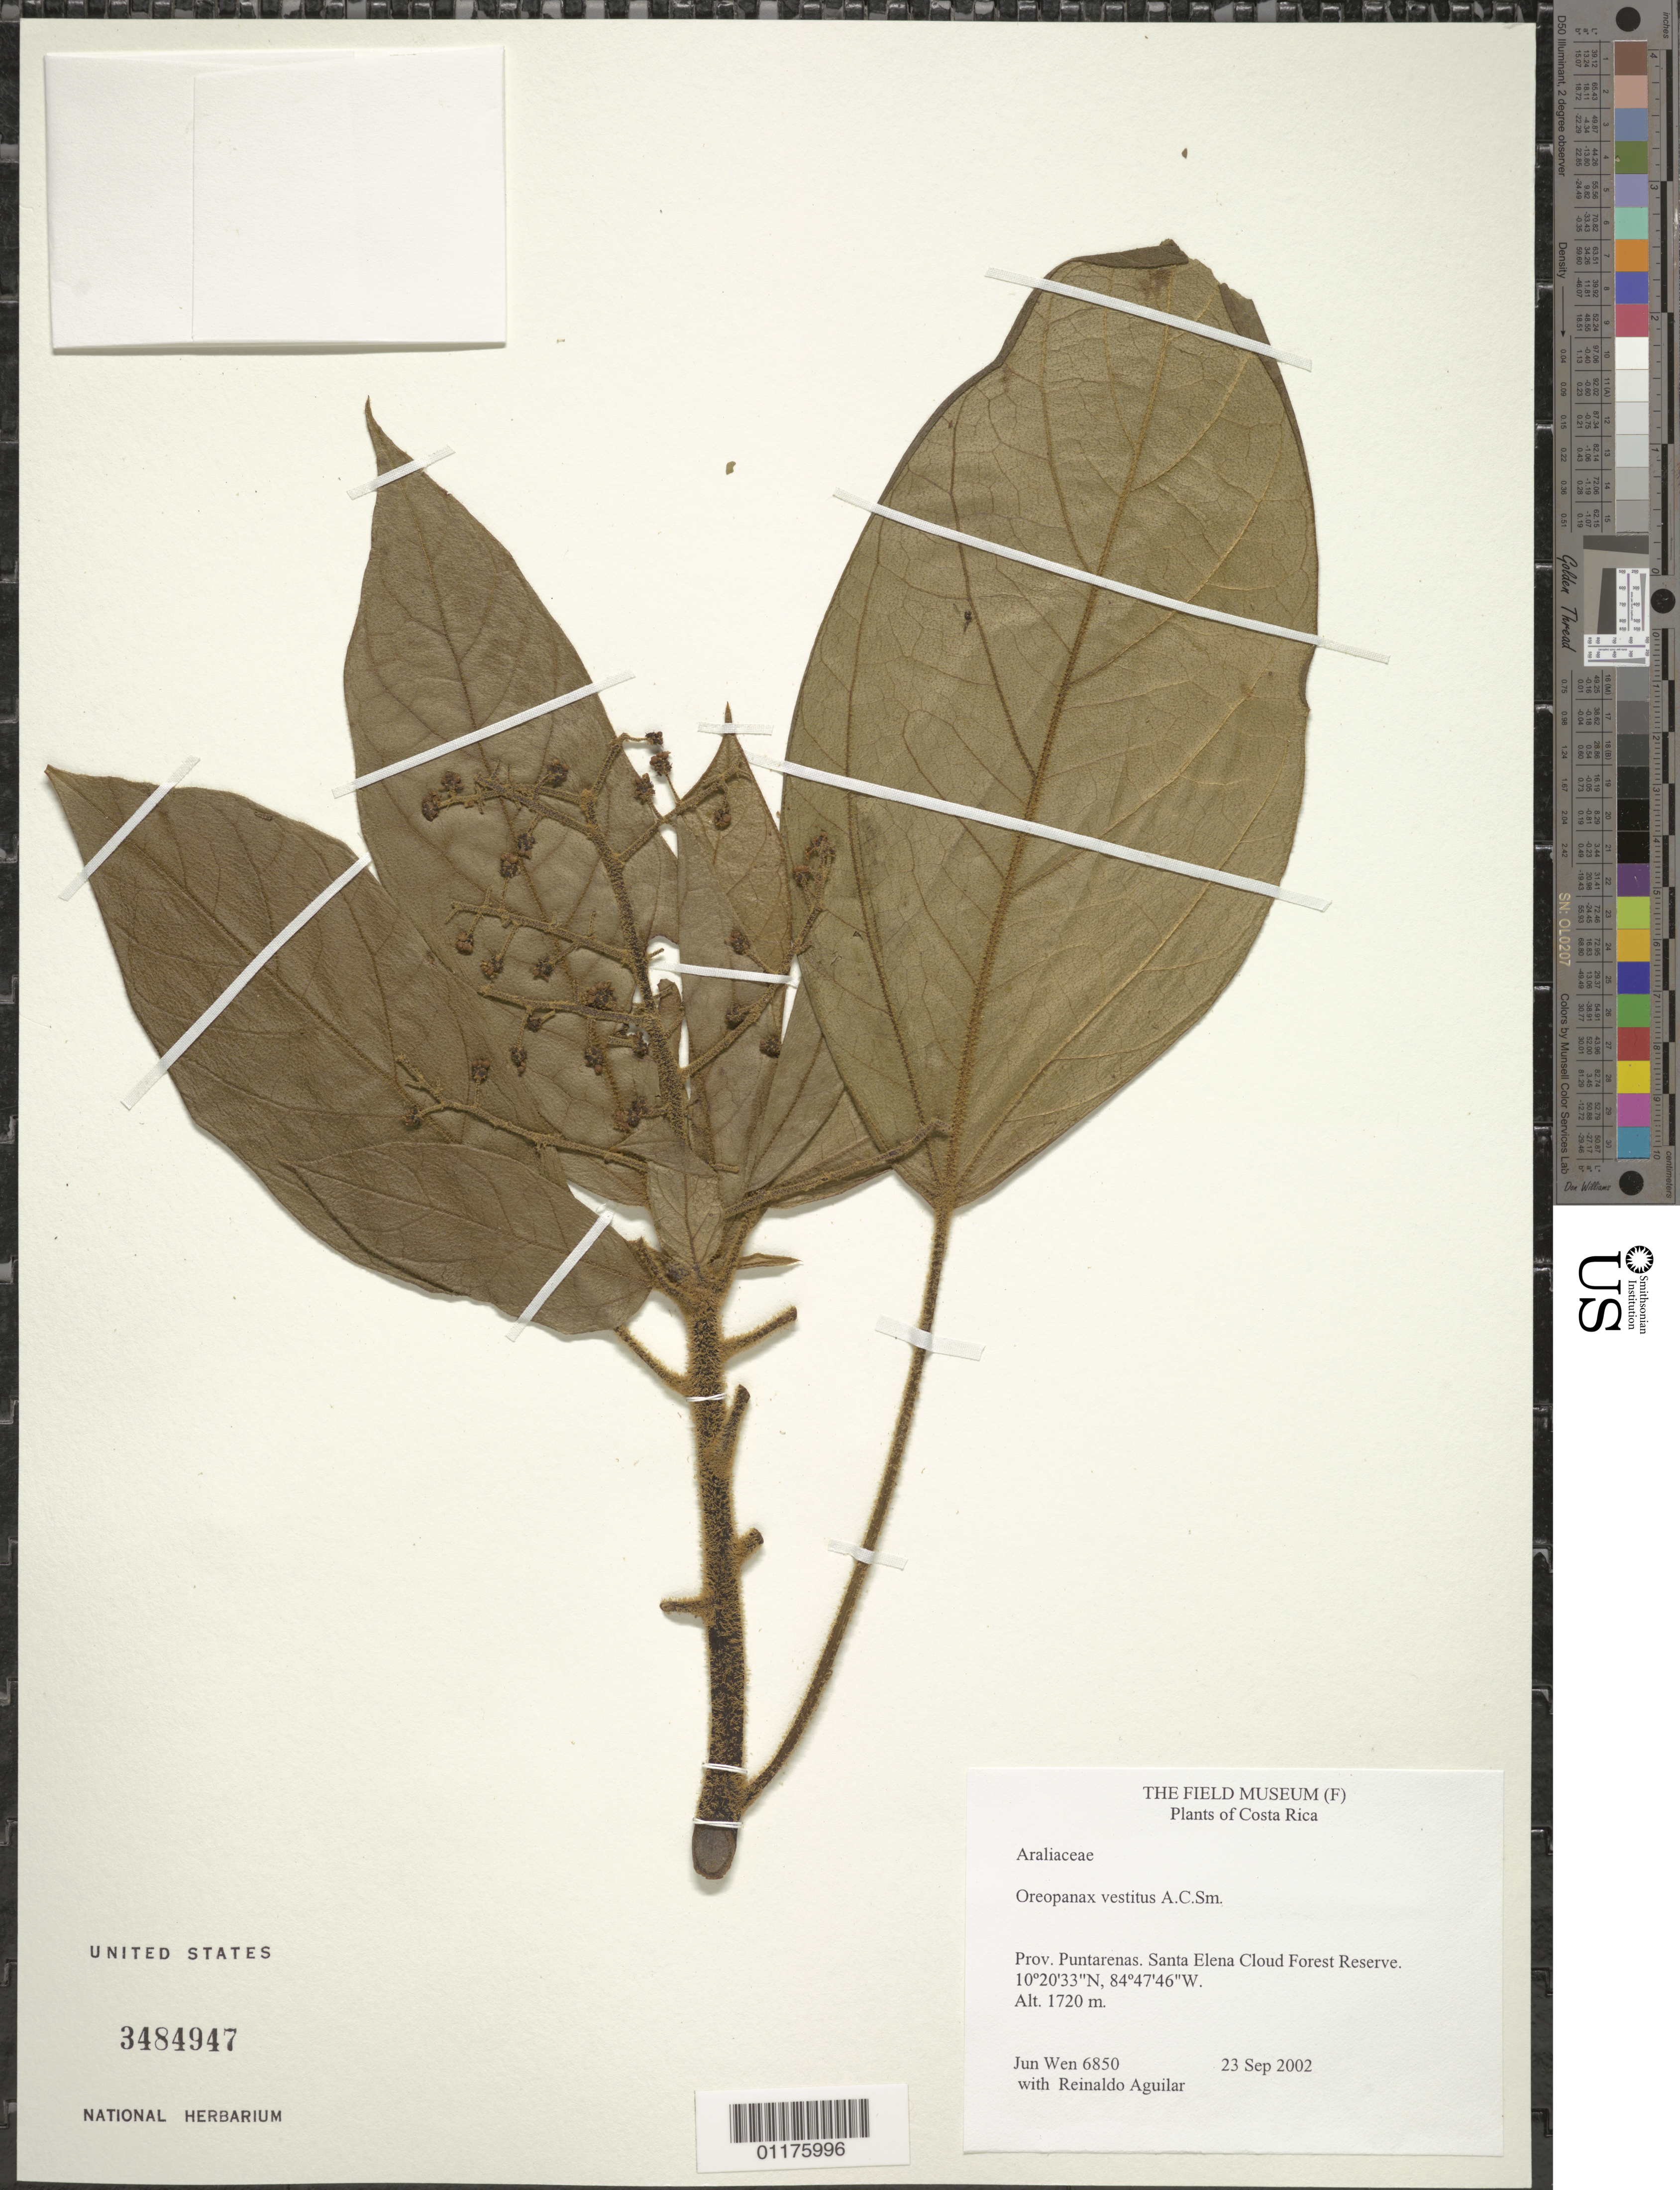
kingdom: Plantae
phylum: Tracheophyta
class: Magnoliopsida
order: Apiales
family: Araliaceae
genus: Oreopanax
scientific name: Oreopanax vestitus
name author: A.C. Sm.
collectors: J. Wen & R. Aguilar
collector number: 6850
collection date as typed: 22 Sep 2002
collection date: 2002-09-23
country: Costa Rica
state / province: Puntarenas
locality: Santa Elena Cloud Forest Reserve.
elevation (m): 1720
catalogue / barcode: US 3484947